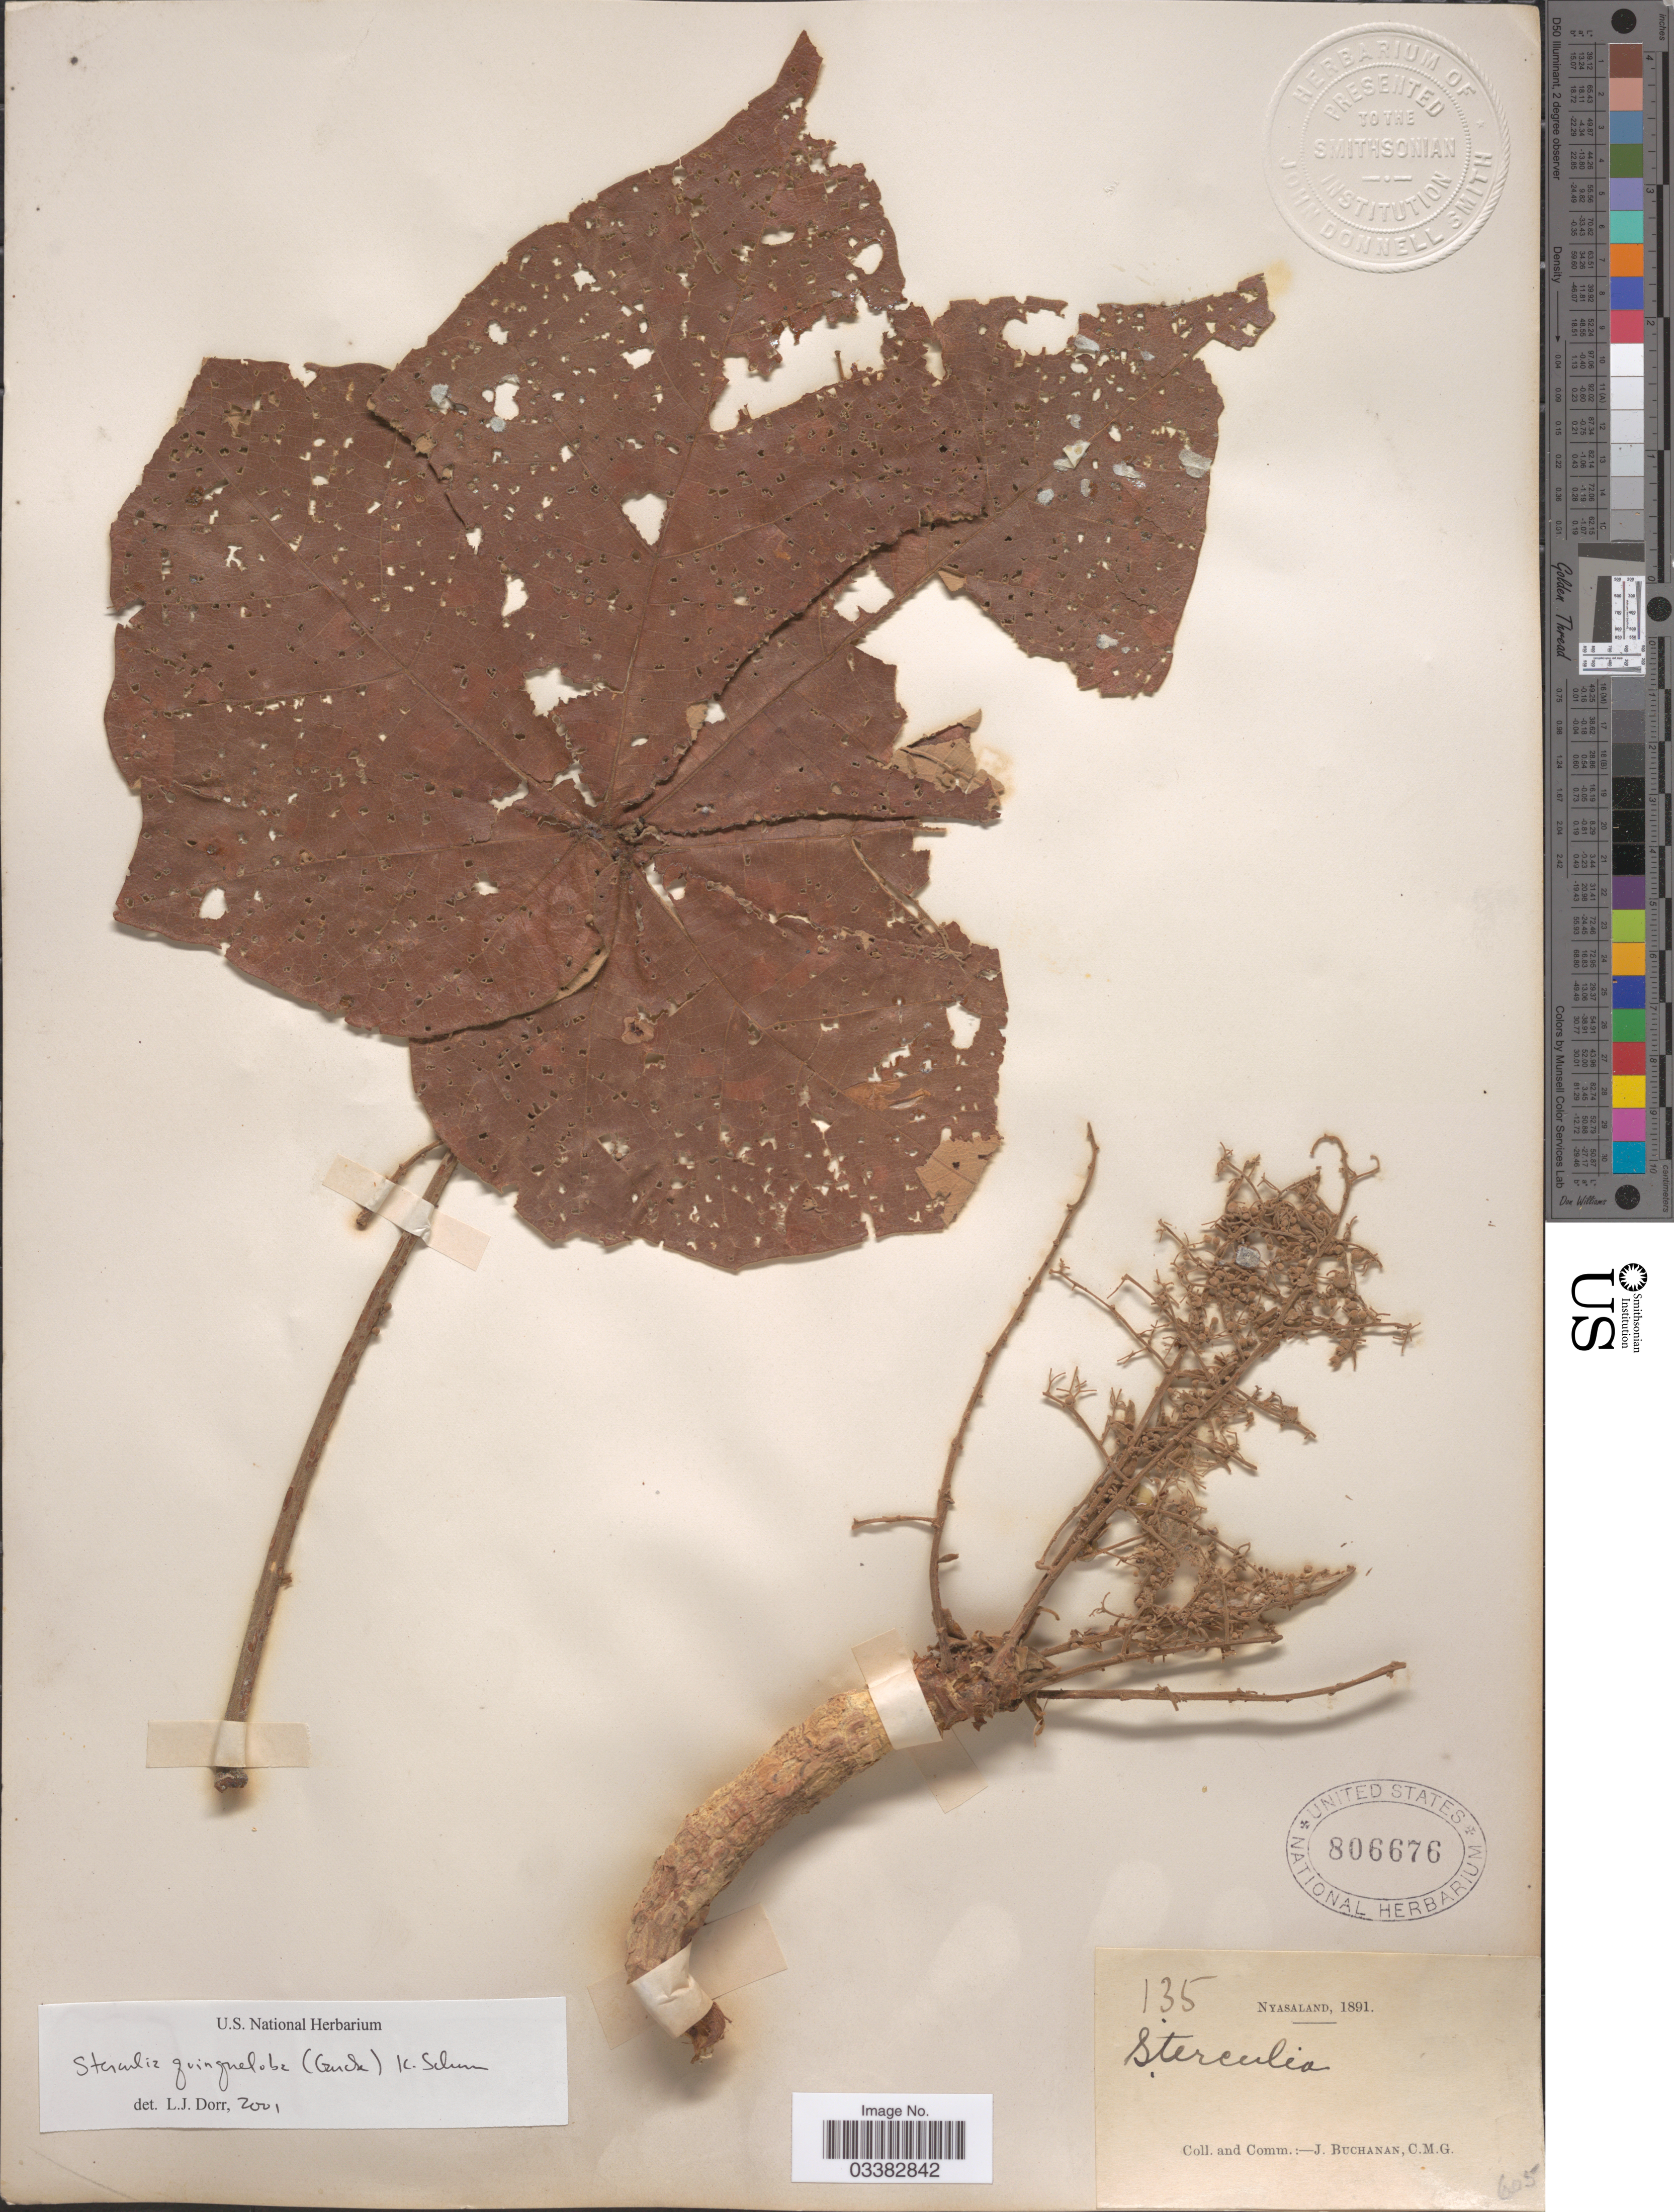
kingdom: Plantae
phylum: Tracheophyta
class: Magnoliopsida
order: Malvales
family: Malvaceae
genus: Sterculia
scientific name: Sterculia quinqueloba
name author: (Garcke) K. Schum.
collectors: J. Buchanan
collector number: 135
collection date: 1891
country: Malawi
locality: Nyasaland.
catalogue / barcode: US 806676